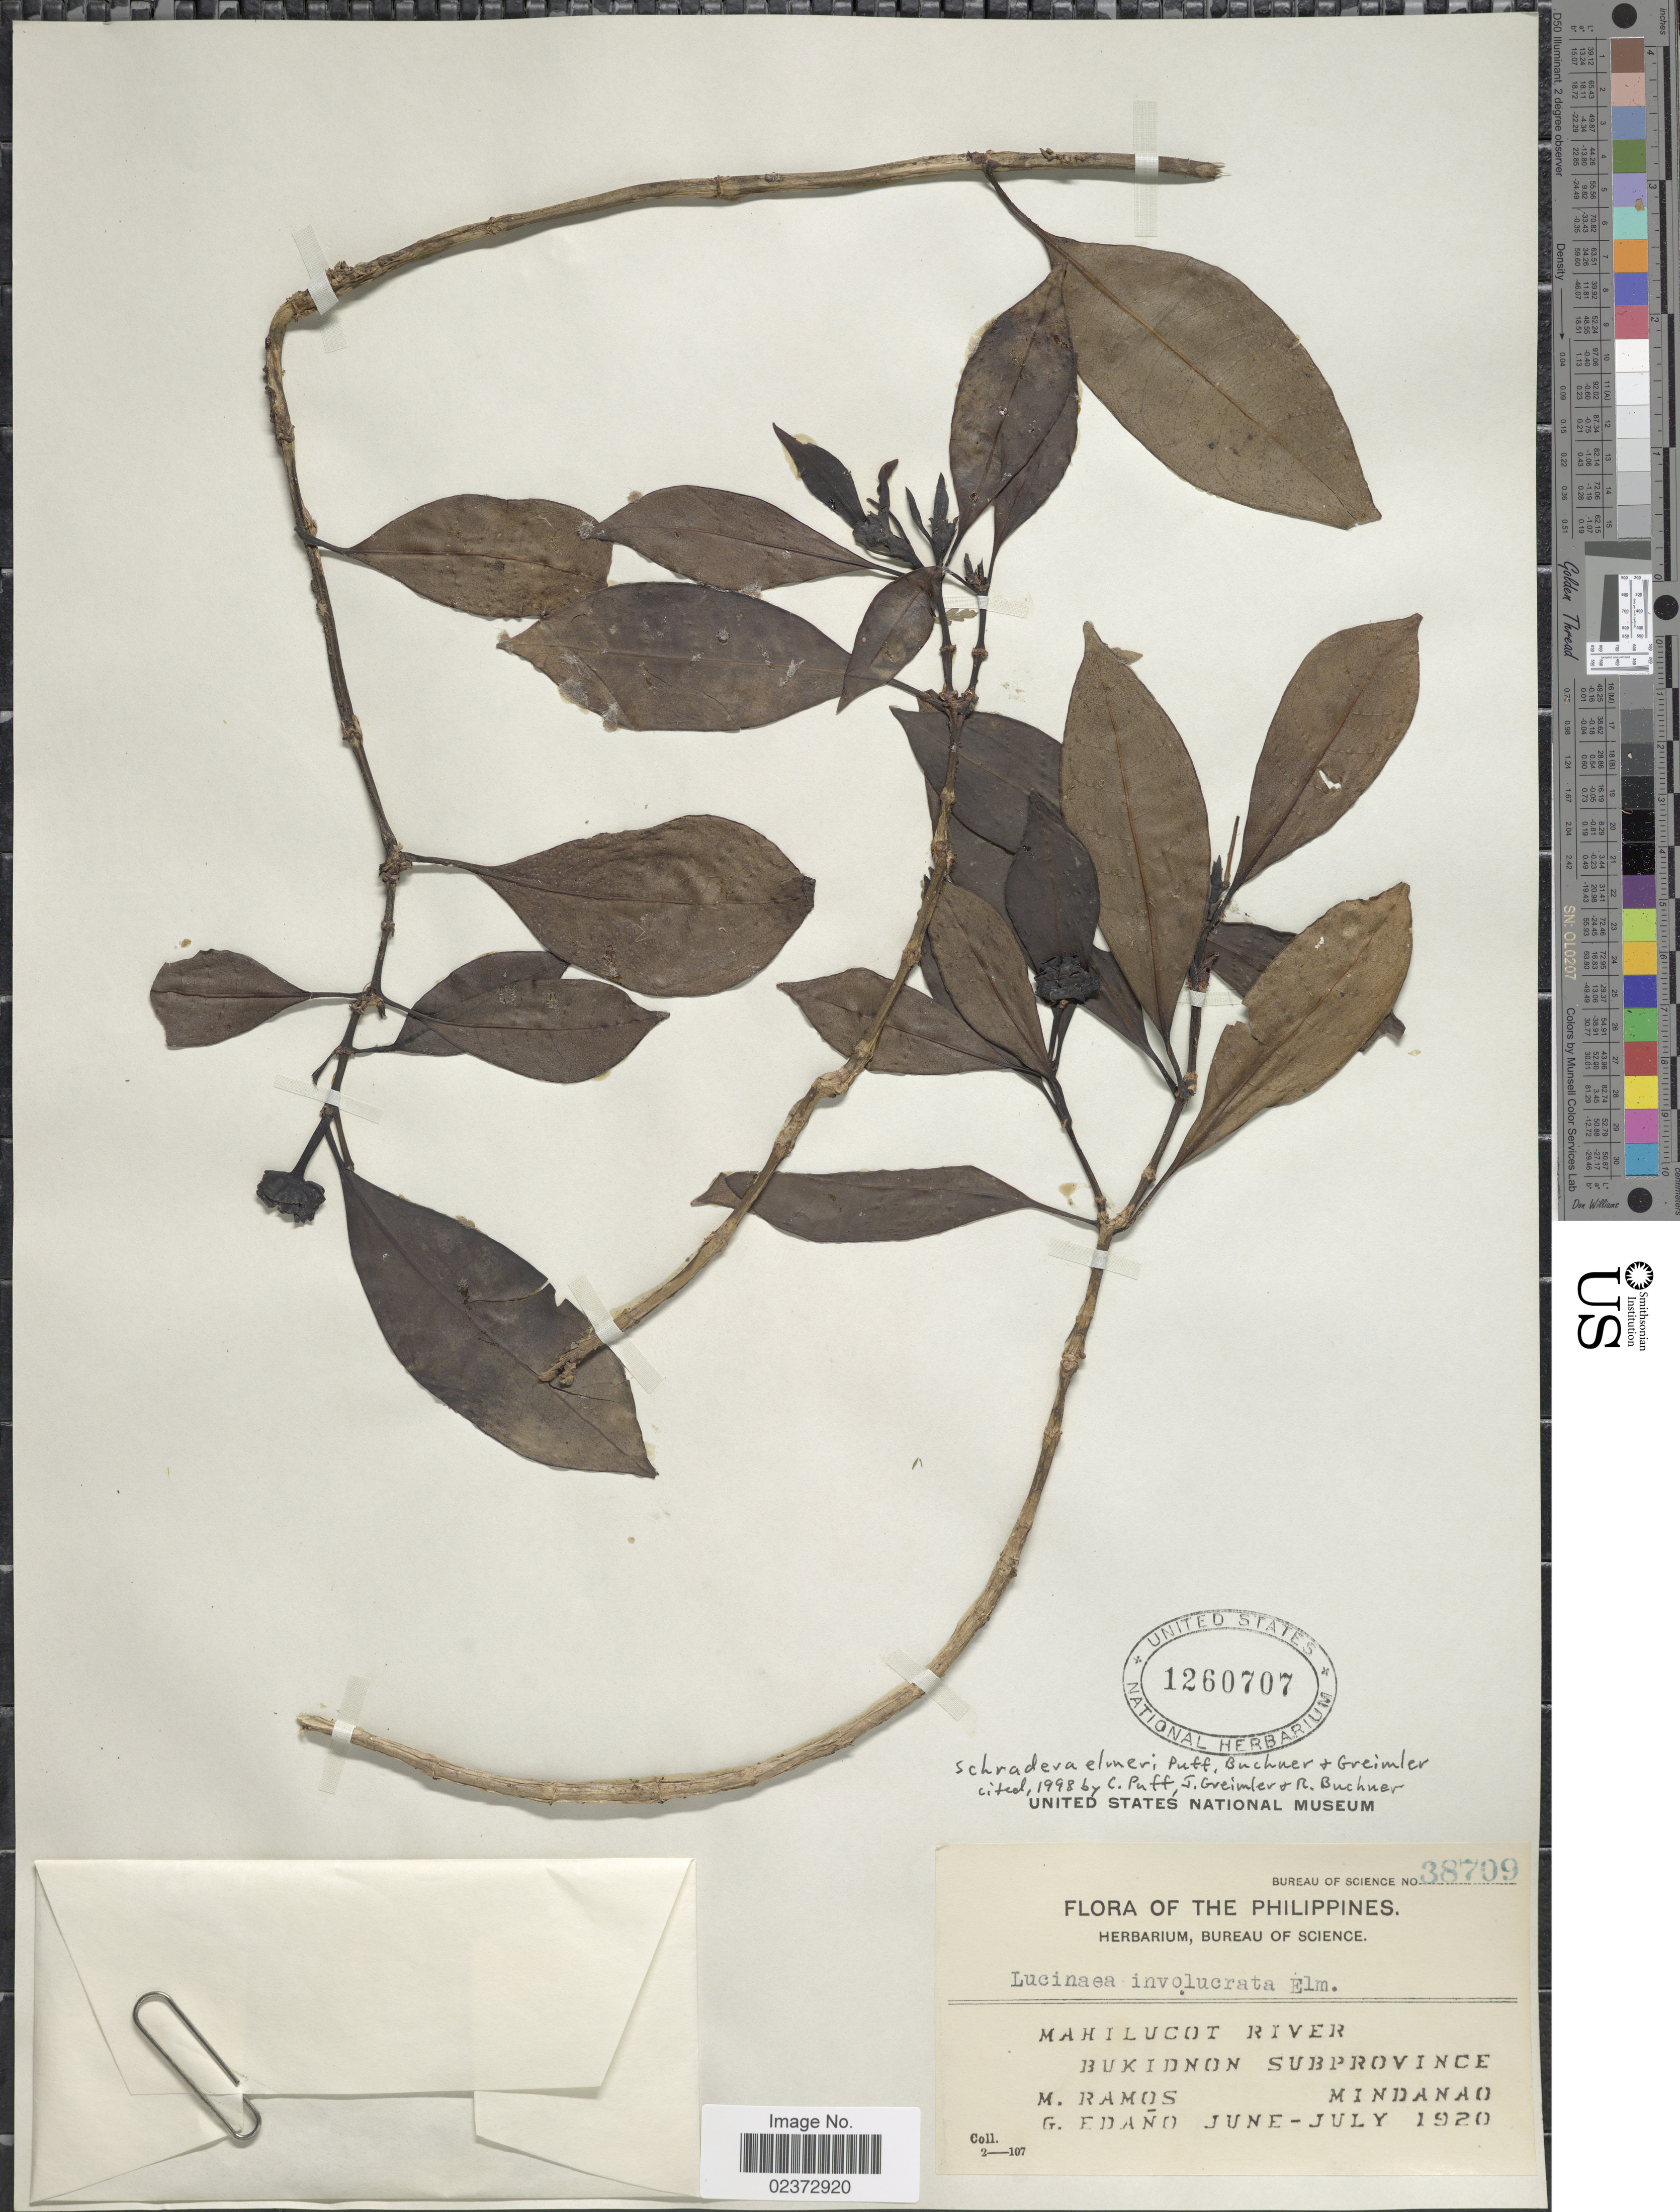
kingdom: Plantae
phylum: Tracheophyta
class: Magnoliopsida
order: Gentianales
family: Rubiaceae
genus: Schradera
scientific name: Schradera elmeri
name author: Puff et al.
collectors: M. Ramos & G. Edaño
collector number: Bureau of Science 38709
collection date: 1920-06/1920-07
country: Philippines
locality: Mahilucot River, Bukidnon Subprovince, Mindanao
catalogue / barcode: US 1260707